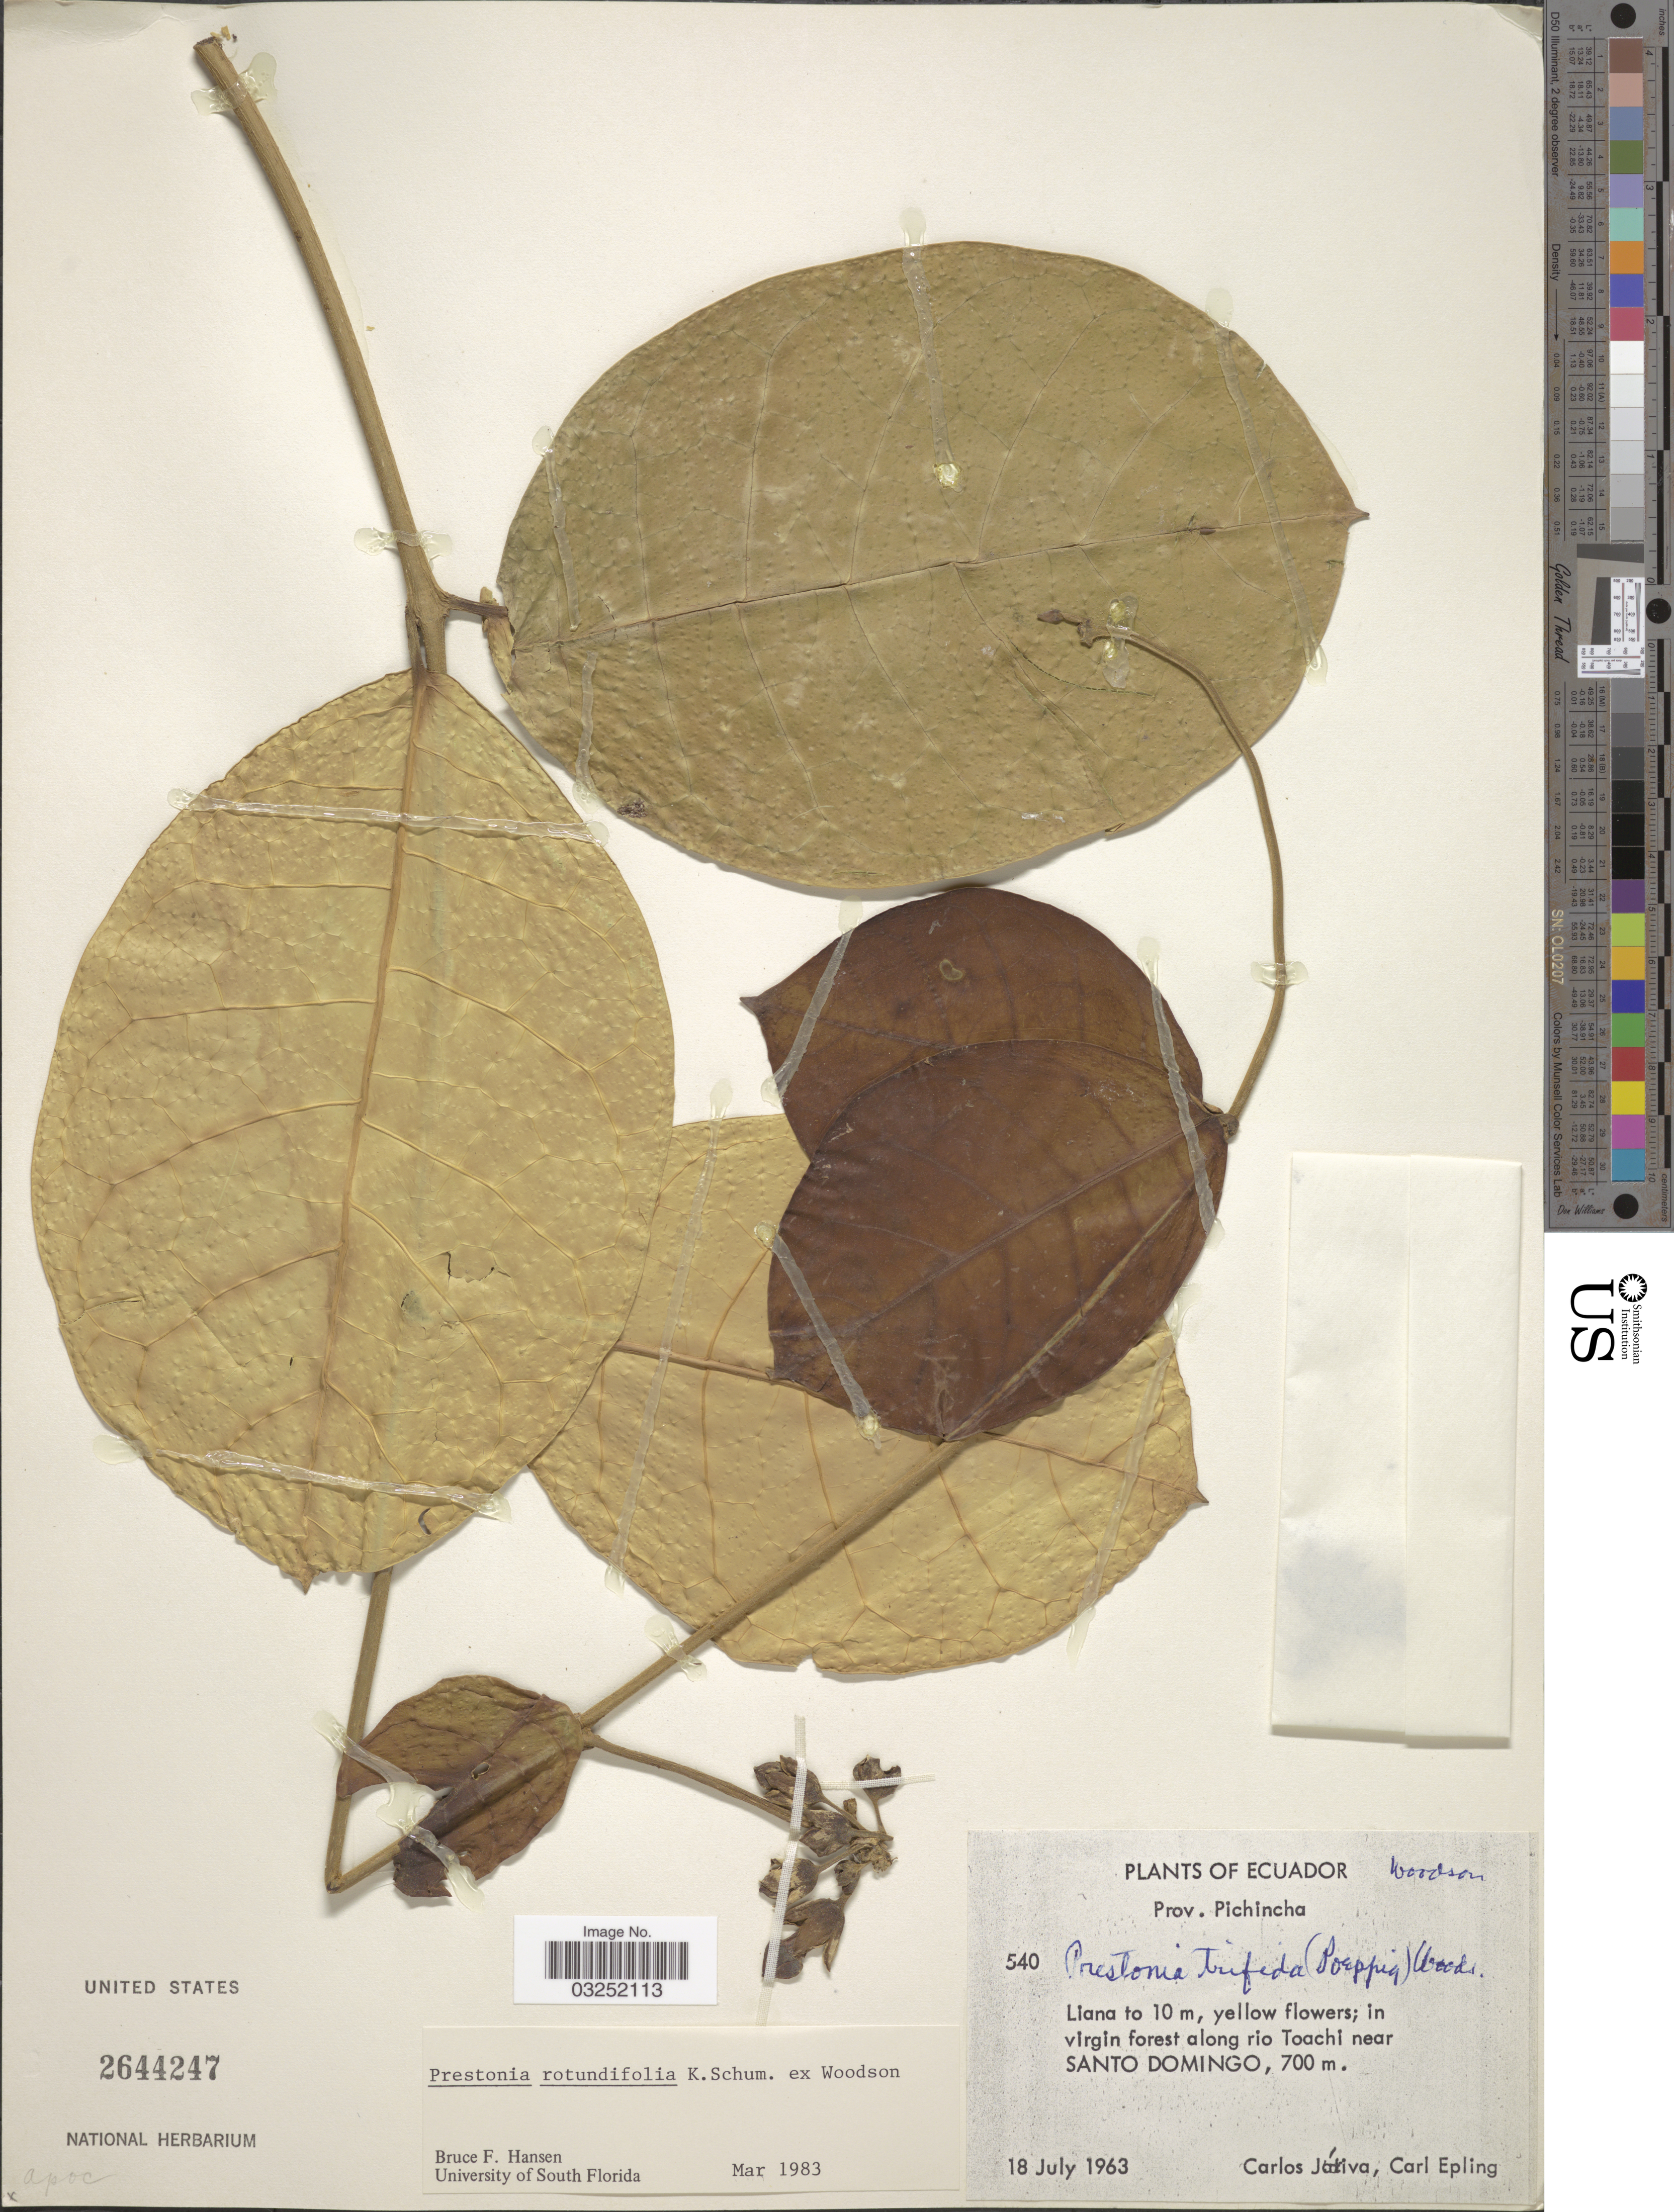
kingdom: Plantae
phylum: Tracheophyta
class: Magnoliopsida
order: Gentianales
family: Apocynaceae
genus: Prestonia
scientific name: Prestonia rotundifolia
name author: K. Schum. ex Woodson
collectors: C. D. Játiva & C. C. Epling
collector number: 540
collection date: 1963-07-18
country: Ecuador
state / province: Pichincha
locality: In virgin forest along rio Toachi near Santo Domingo.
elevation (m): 700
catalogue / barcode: US 2644247